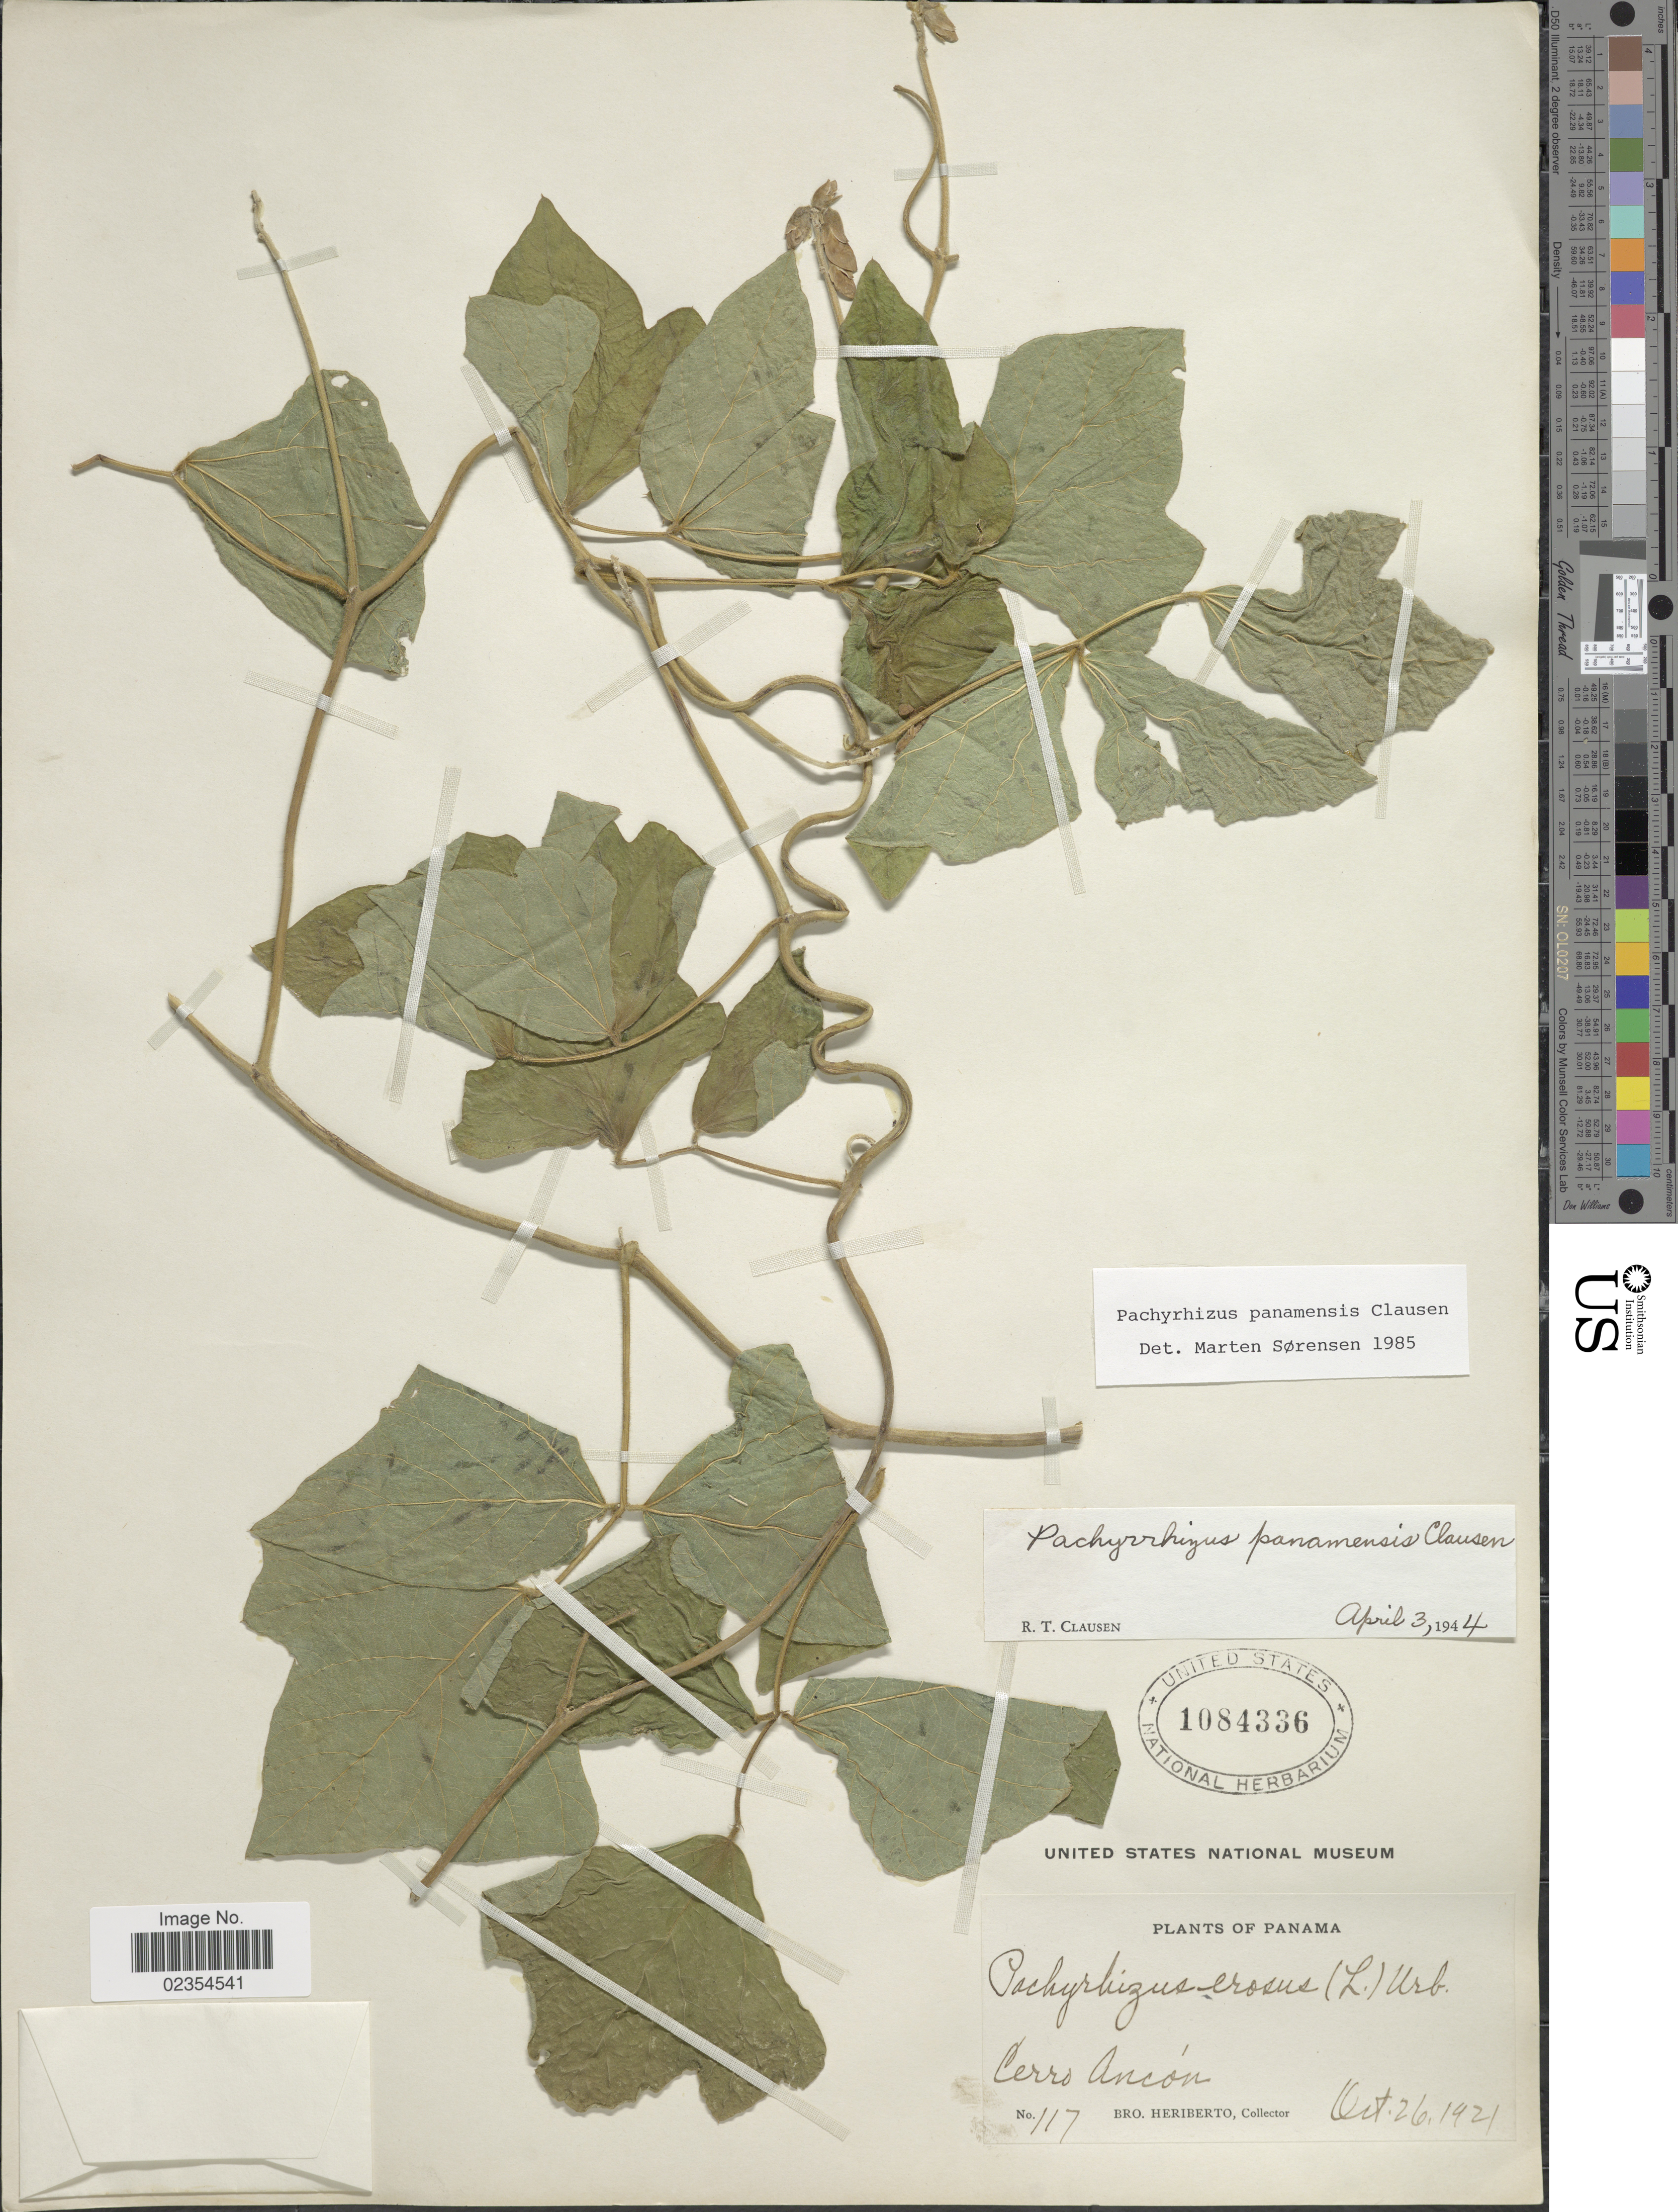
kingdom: Plantae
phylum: Tracheophyta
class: Magnoliopsida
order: Fabales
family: Fabaceae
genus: Pachyrhizus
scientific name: Pachyrhizus panamensis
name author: R.T. Clausen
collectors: B. Heriberto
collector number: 117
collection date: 1921-10-26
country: Panama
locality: Cerro Ancon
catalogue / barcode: US 1084336